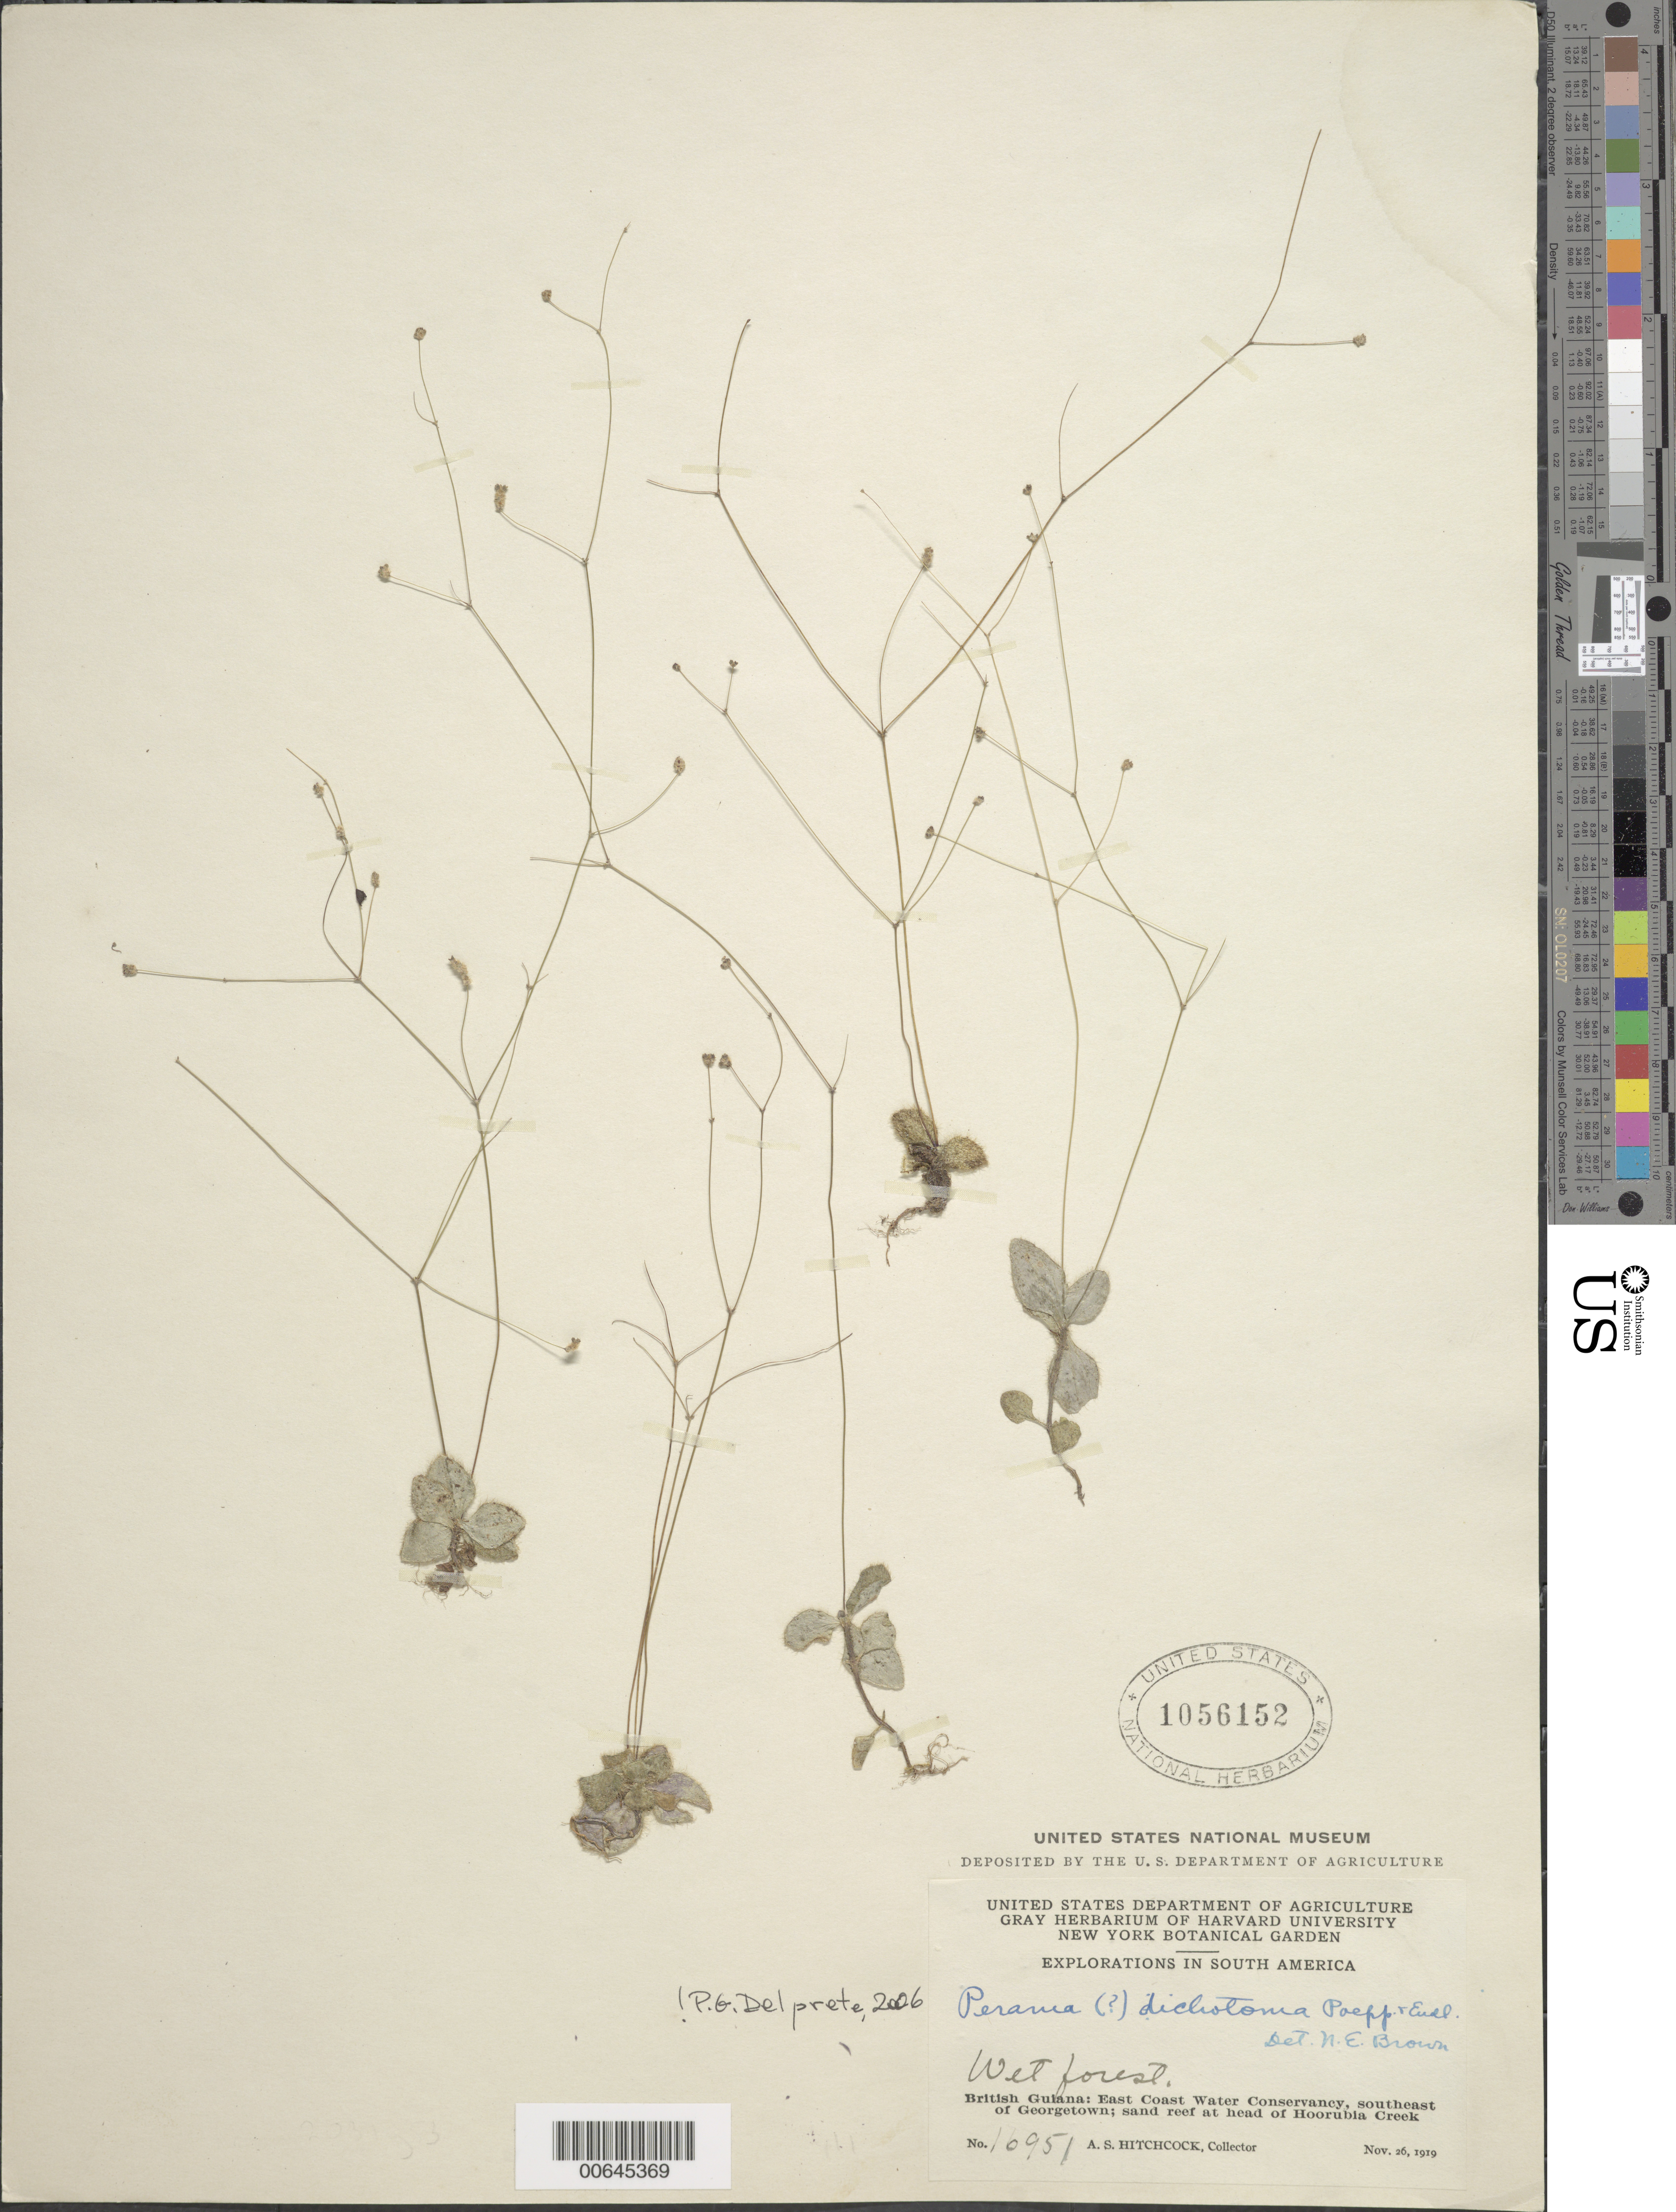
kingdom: Plantae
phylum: Tracheophyta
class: Magnoliopsida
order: Gentianales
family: Rubiaceae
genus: Perama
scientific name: Perama dichotoma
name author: Poepp.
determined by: Delprete, P. G., Herb. de Guyane Cay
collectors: A. S. Hitchcock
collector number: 16951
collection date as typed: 26-Nov-19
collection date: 1919-11-26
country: Guyana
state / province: Demerara-Mahaica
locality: Hoorubea Creek, head of, SE of Georgetown, East Coast Water Conservancy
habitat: Sand reef, wet forest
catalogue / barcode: US 1056152